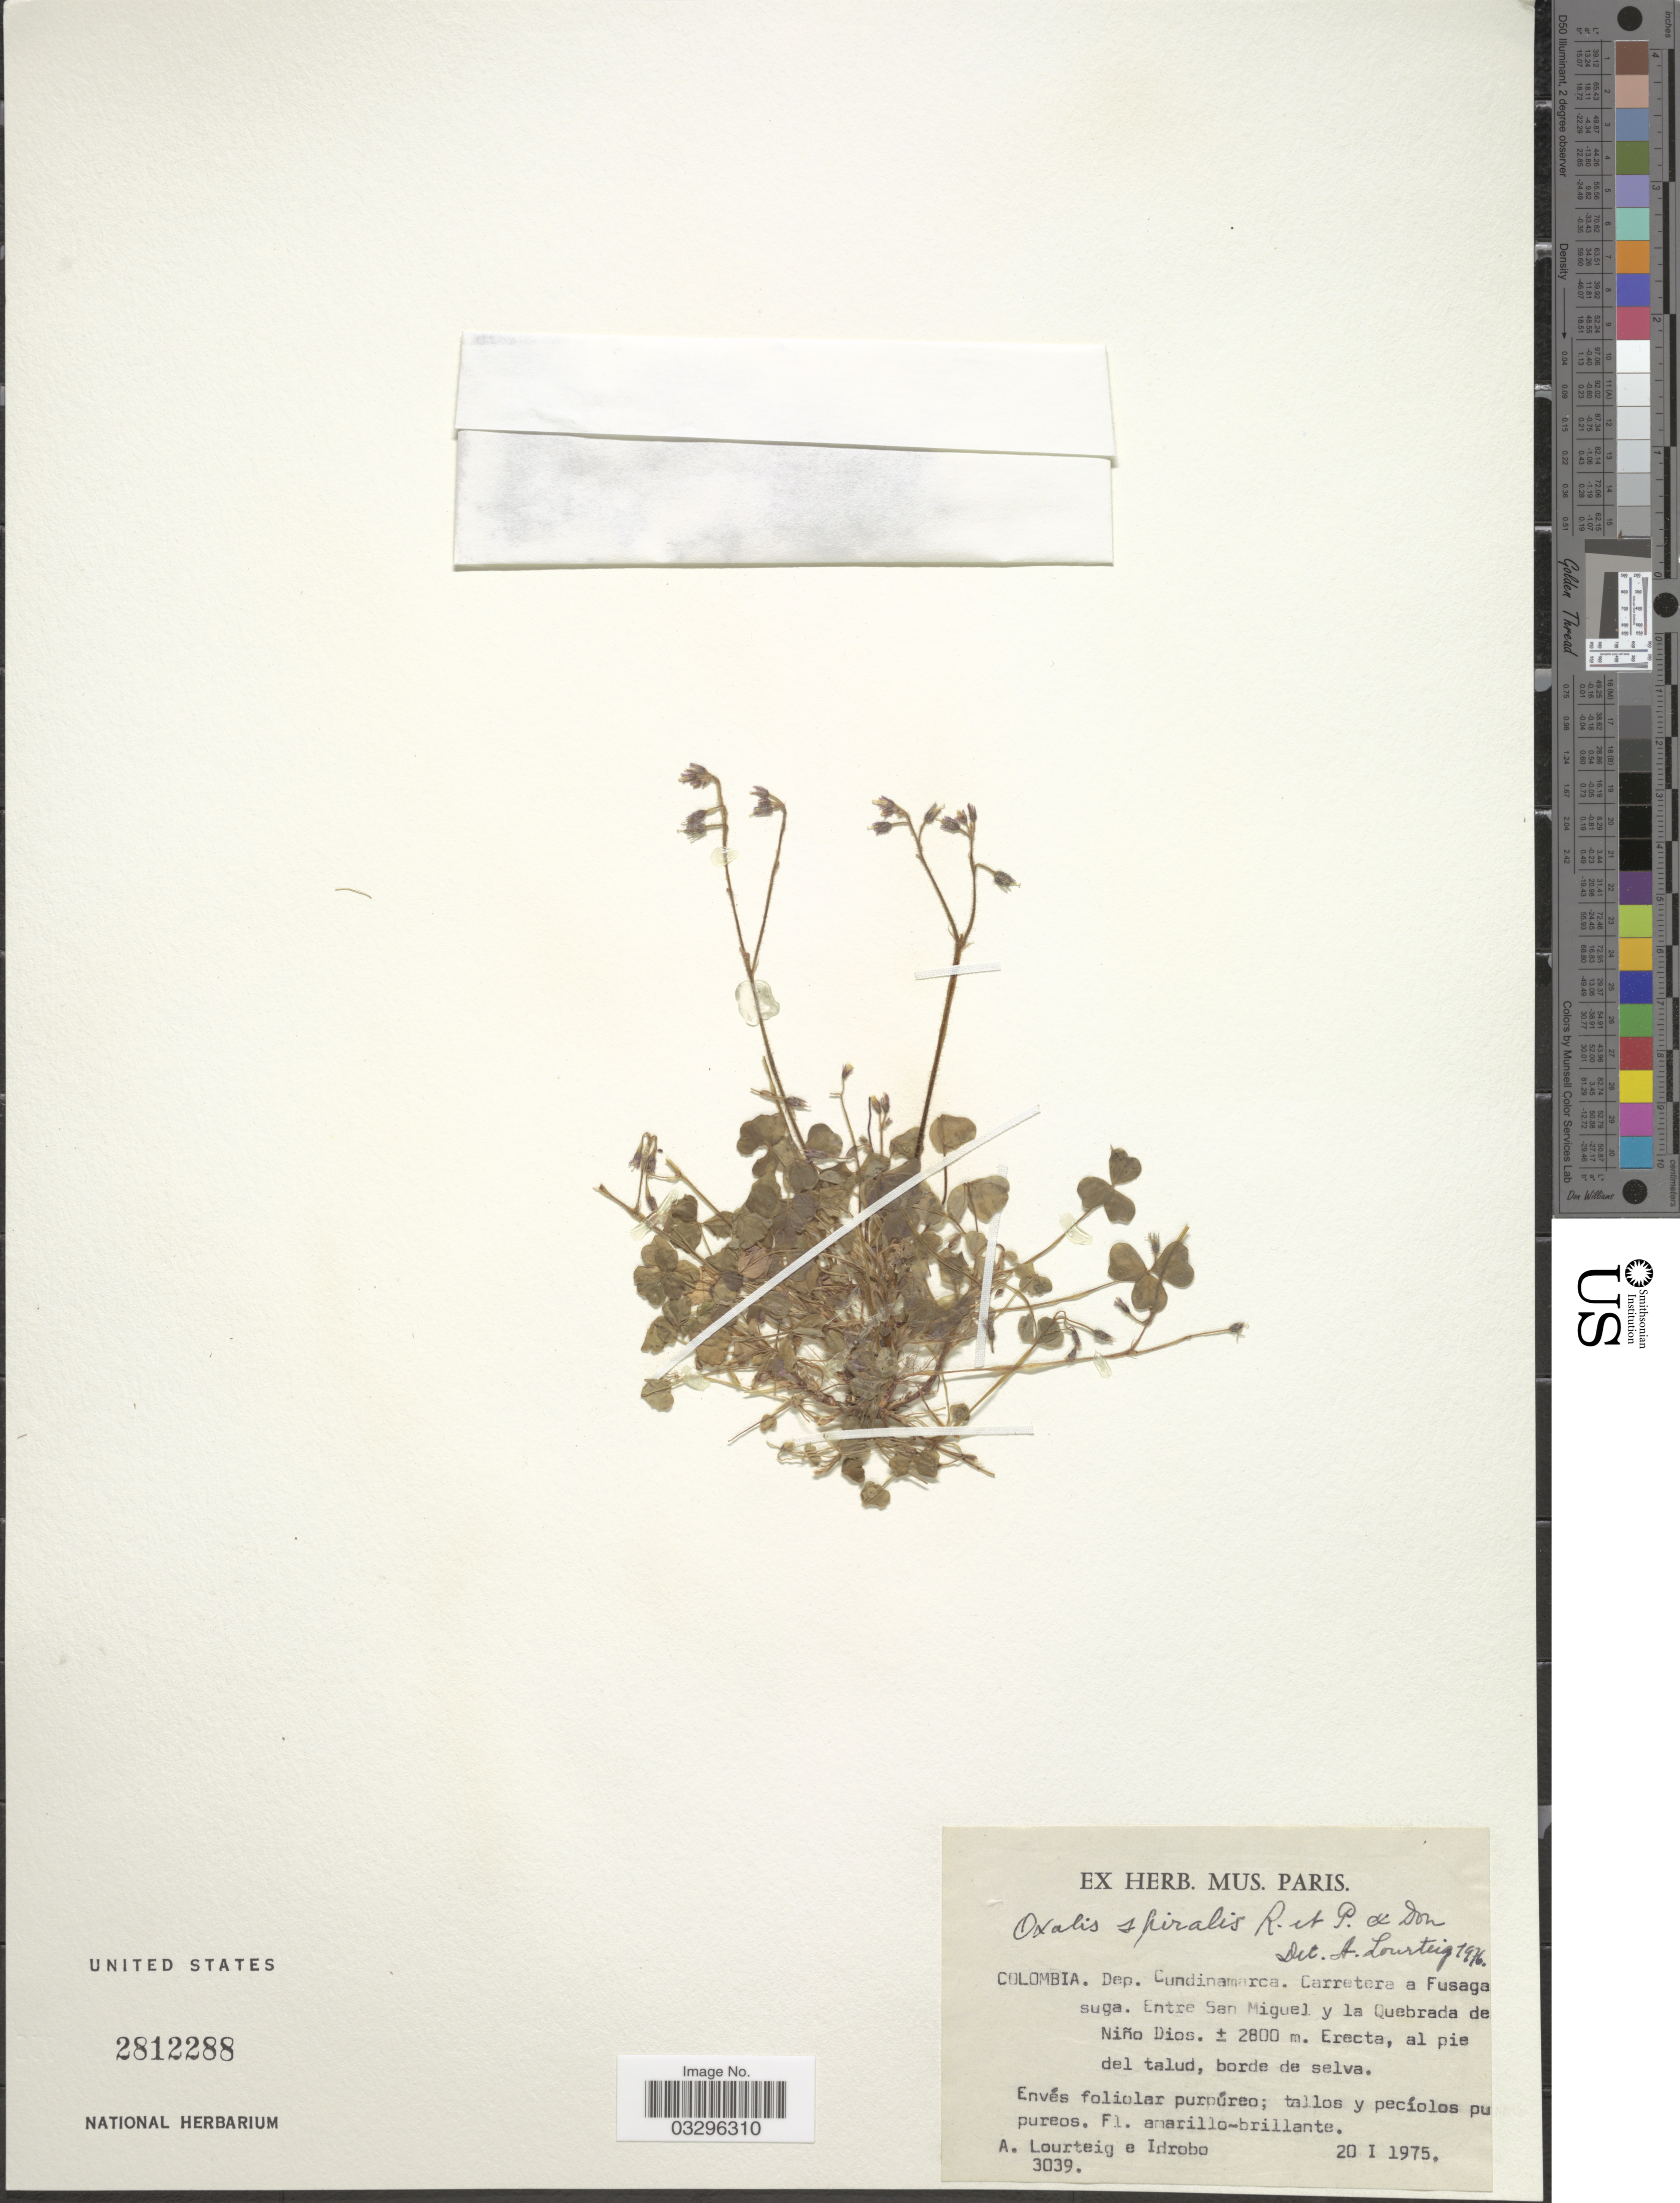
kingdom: Plantae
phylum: Tracheophyta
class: Magnoliopsida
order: Oxalidales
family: Oxalidaceae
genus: Oxalis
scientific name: Oxalis paramoensis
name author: Canelón et al.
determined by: Canelón, Daniela S., (PORT), BioCentro-UNELLEZ (VENEZUELA)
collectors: A. Lourteig & -- Idrobo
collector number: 3039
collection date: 1975-01-20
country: Colombia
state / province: Cundinamarca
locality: Dep. Cundinamarca. Carretera a Fusagasuga. Entre San Miguel y la Quebrada de Niño Dios.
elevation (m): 2800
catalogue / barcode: US 2812288